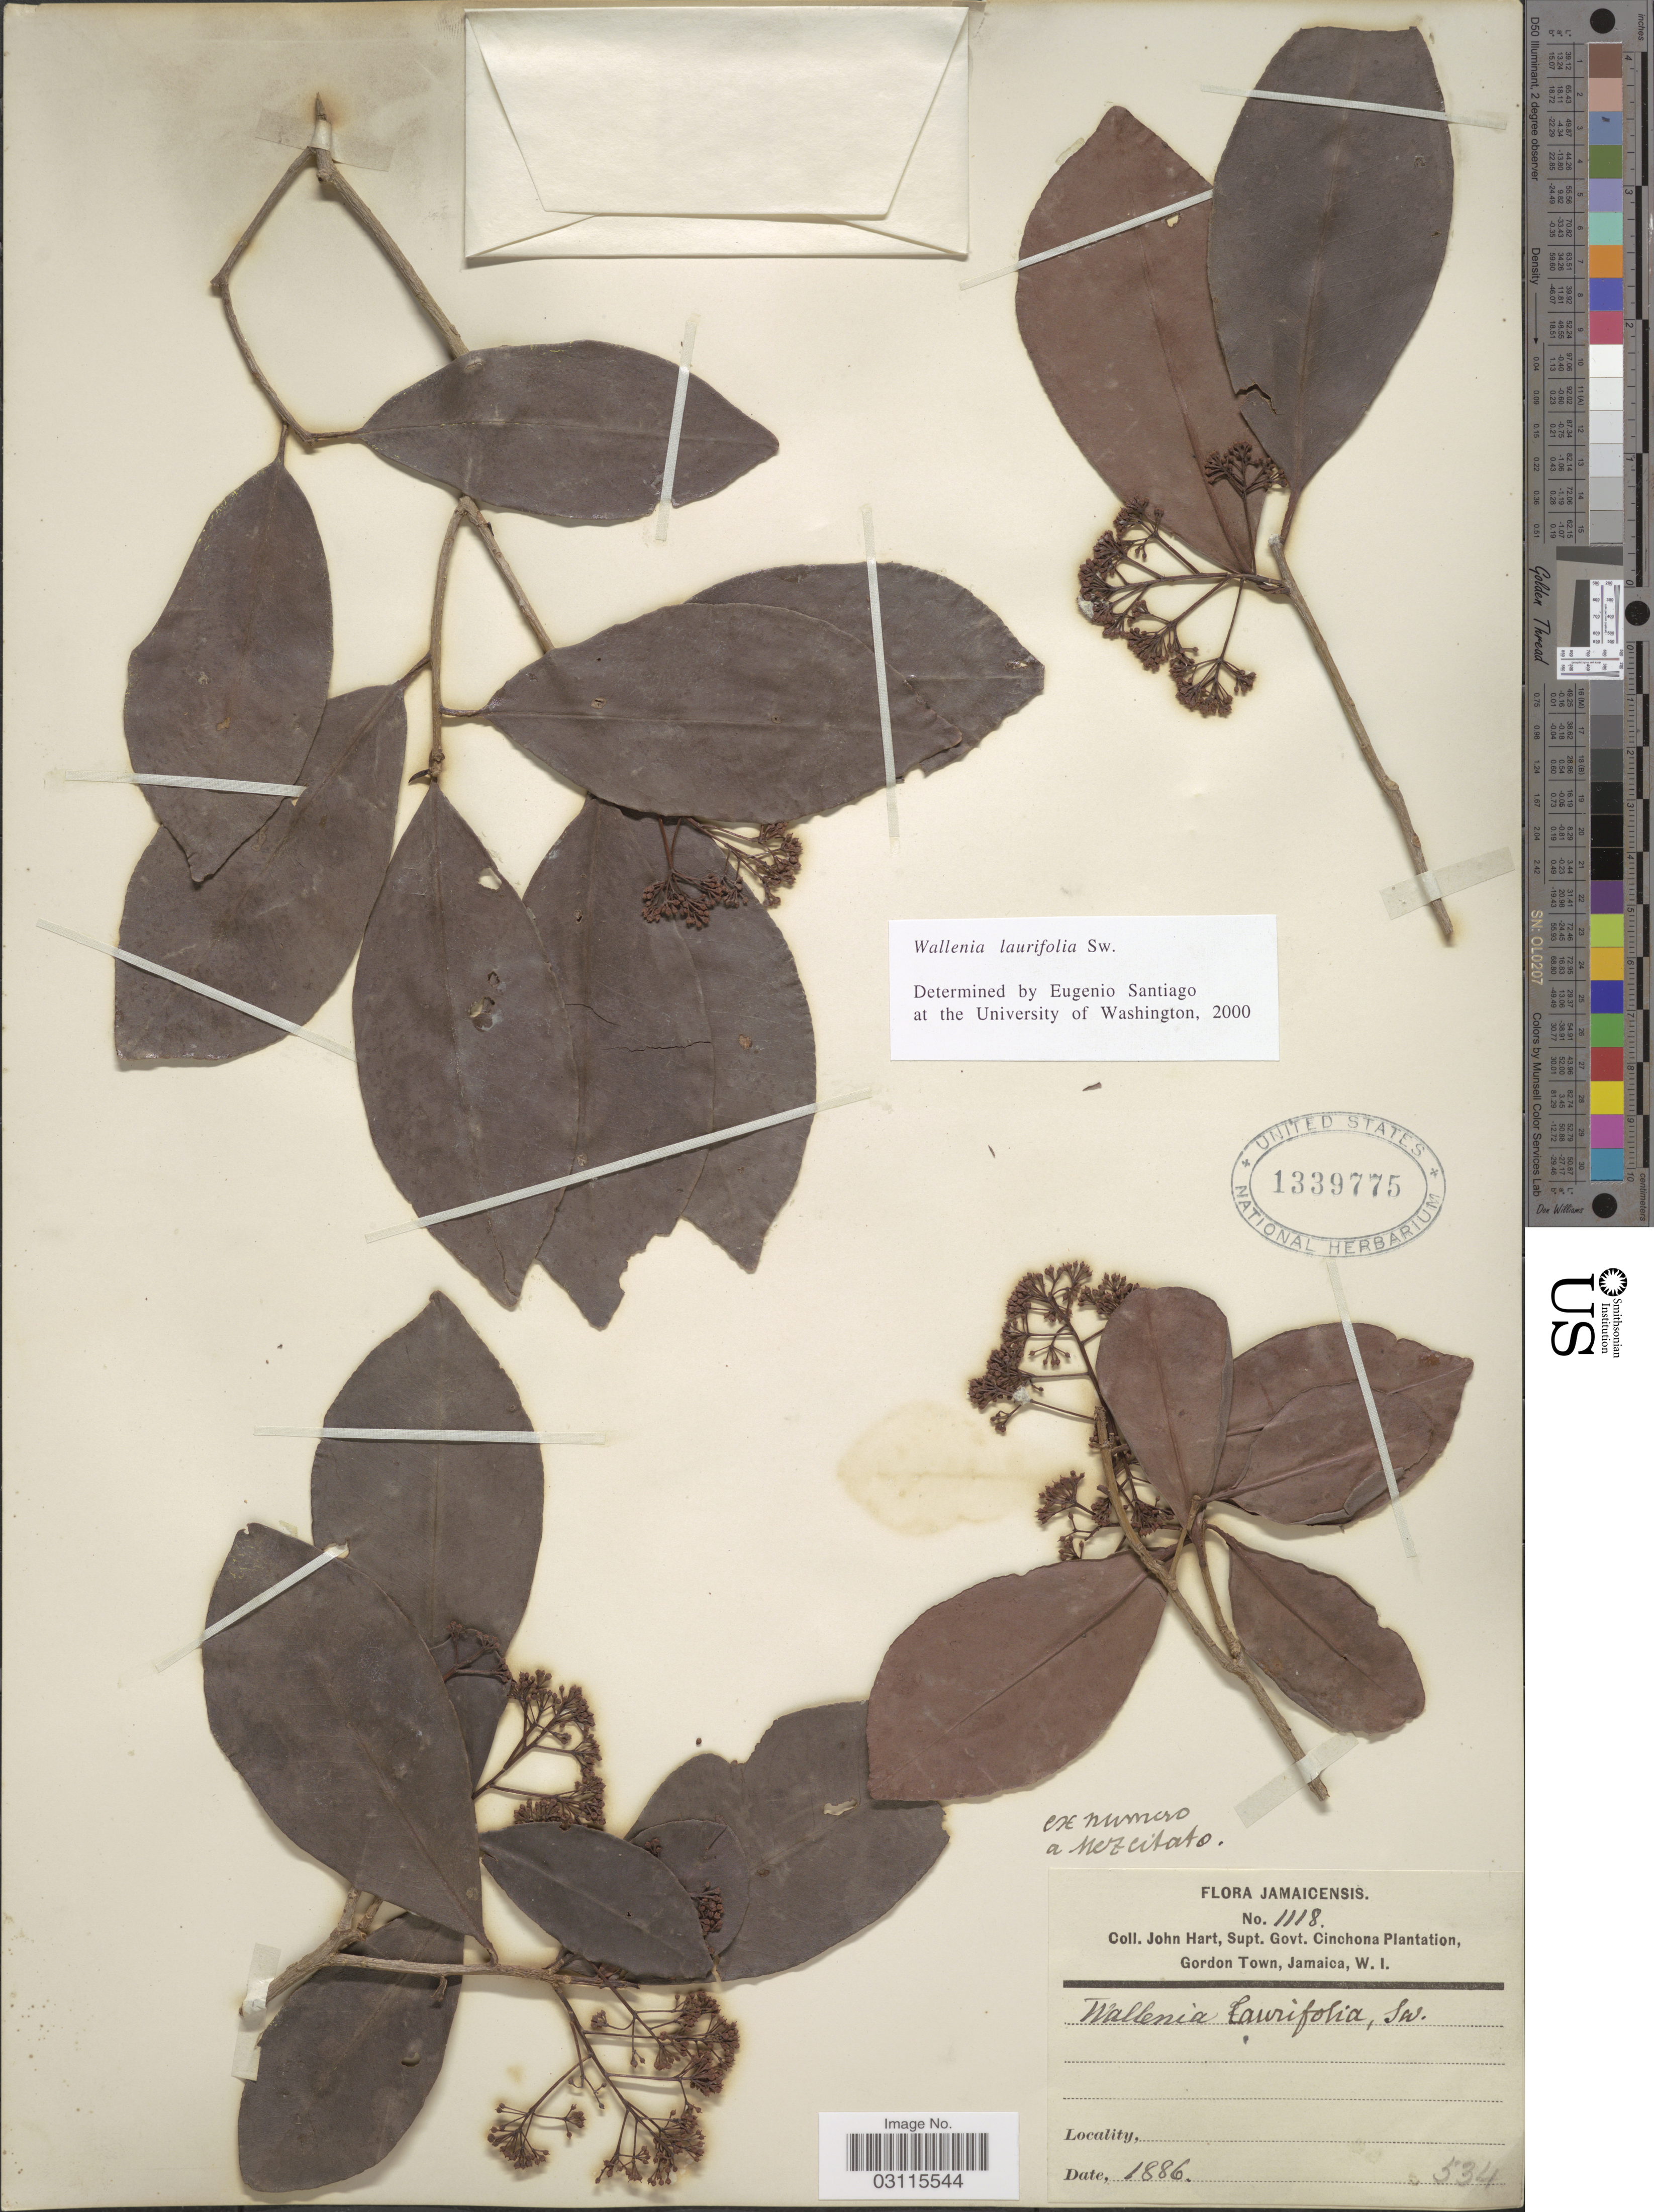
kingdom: Plantae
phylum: Tracheophyta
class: Magnoliopsida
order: Ericales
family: Primulaceae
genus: Wallenia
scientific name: Wallenia laurifolia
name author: Sw.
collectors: J. H. Hart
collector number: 1118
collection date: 1886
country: Jamaica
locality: Jamaicensis.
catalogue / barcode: US 1339775